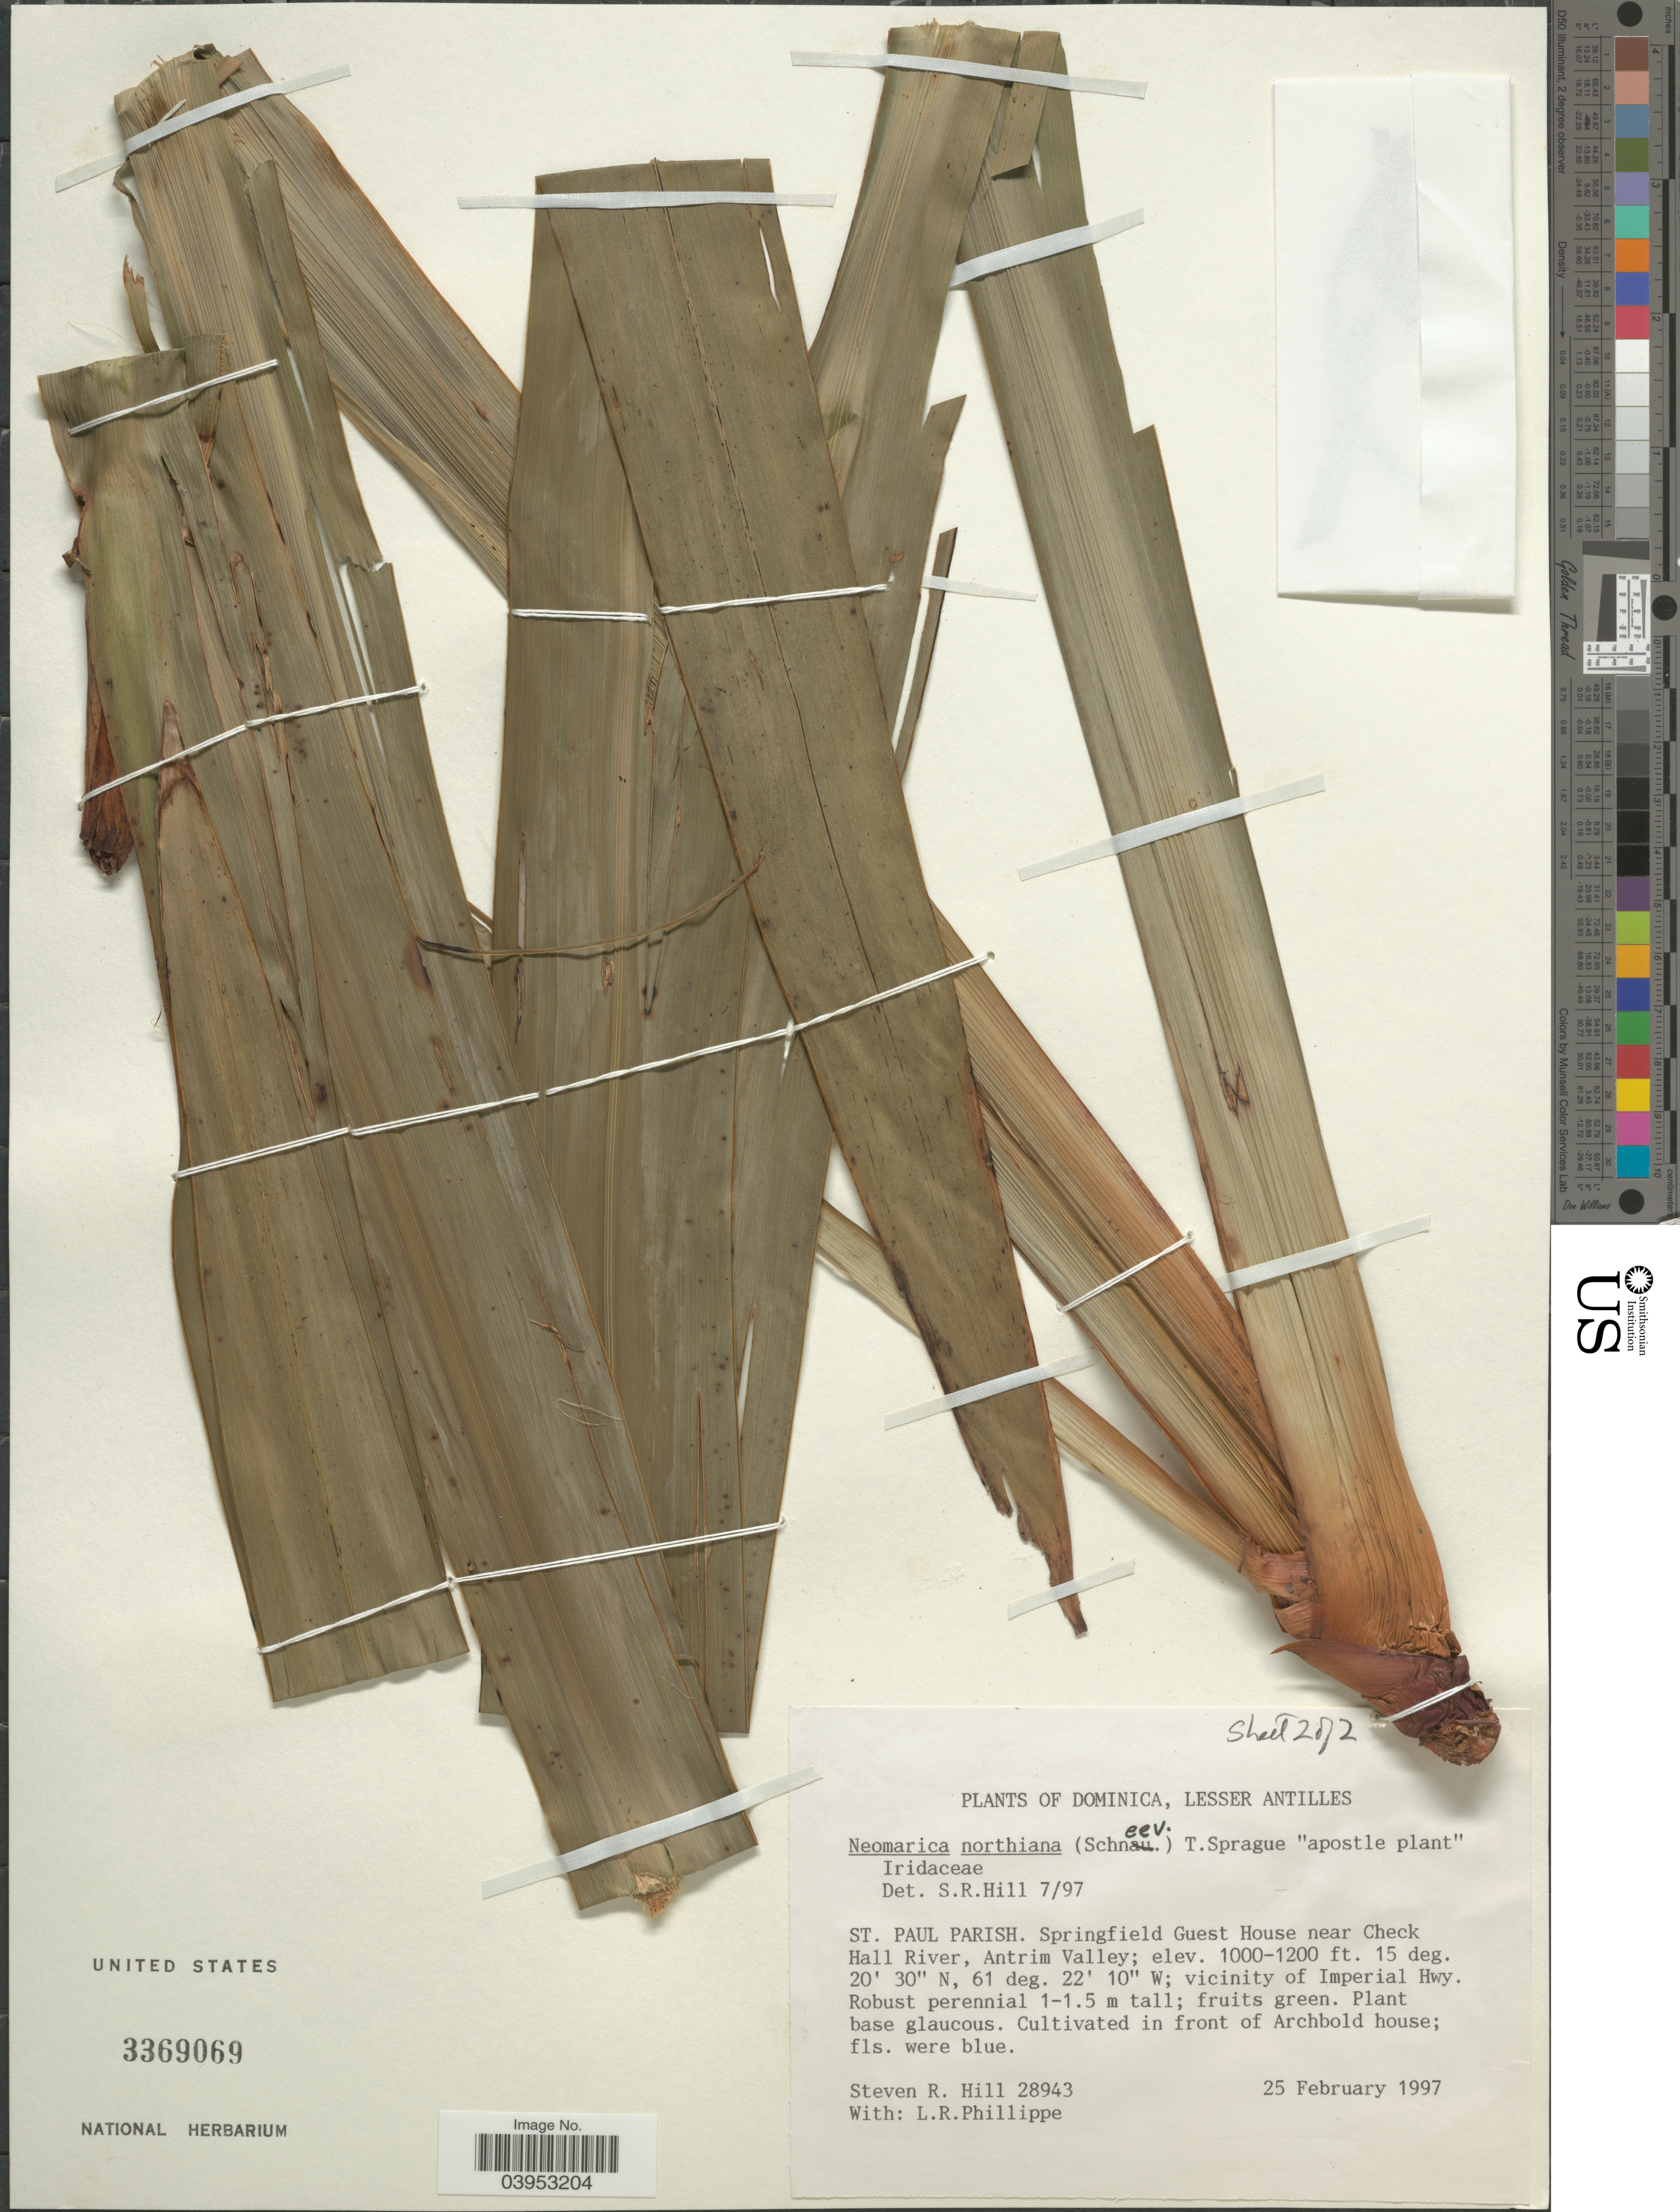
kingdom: Plantae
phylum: Tracheophyta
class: Liliopsida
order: Asparagales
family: Iridaceae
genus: Neomarica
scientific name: Neomarica northiana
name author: (Schneev.) Sprague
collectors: S. R. Hill & L. Phillippe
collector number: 28943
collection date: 1997-02-25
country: Dominica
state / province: St. Paul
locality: Lesser Antilles. St. Paul Parish. Springfield Guest House near Check Hall River, Antrim Valley; vicinity of Imperial Hwy. In front of Archbold house.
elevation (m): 305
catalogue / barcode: US 3369069